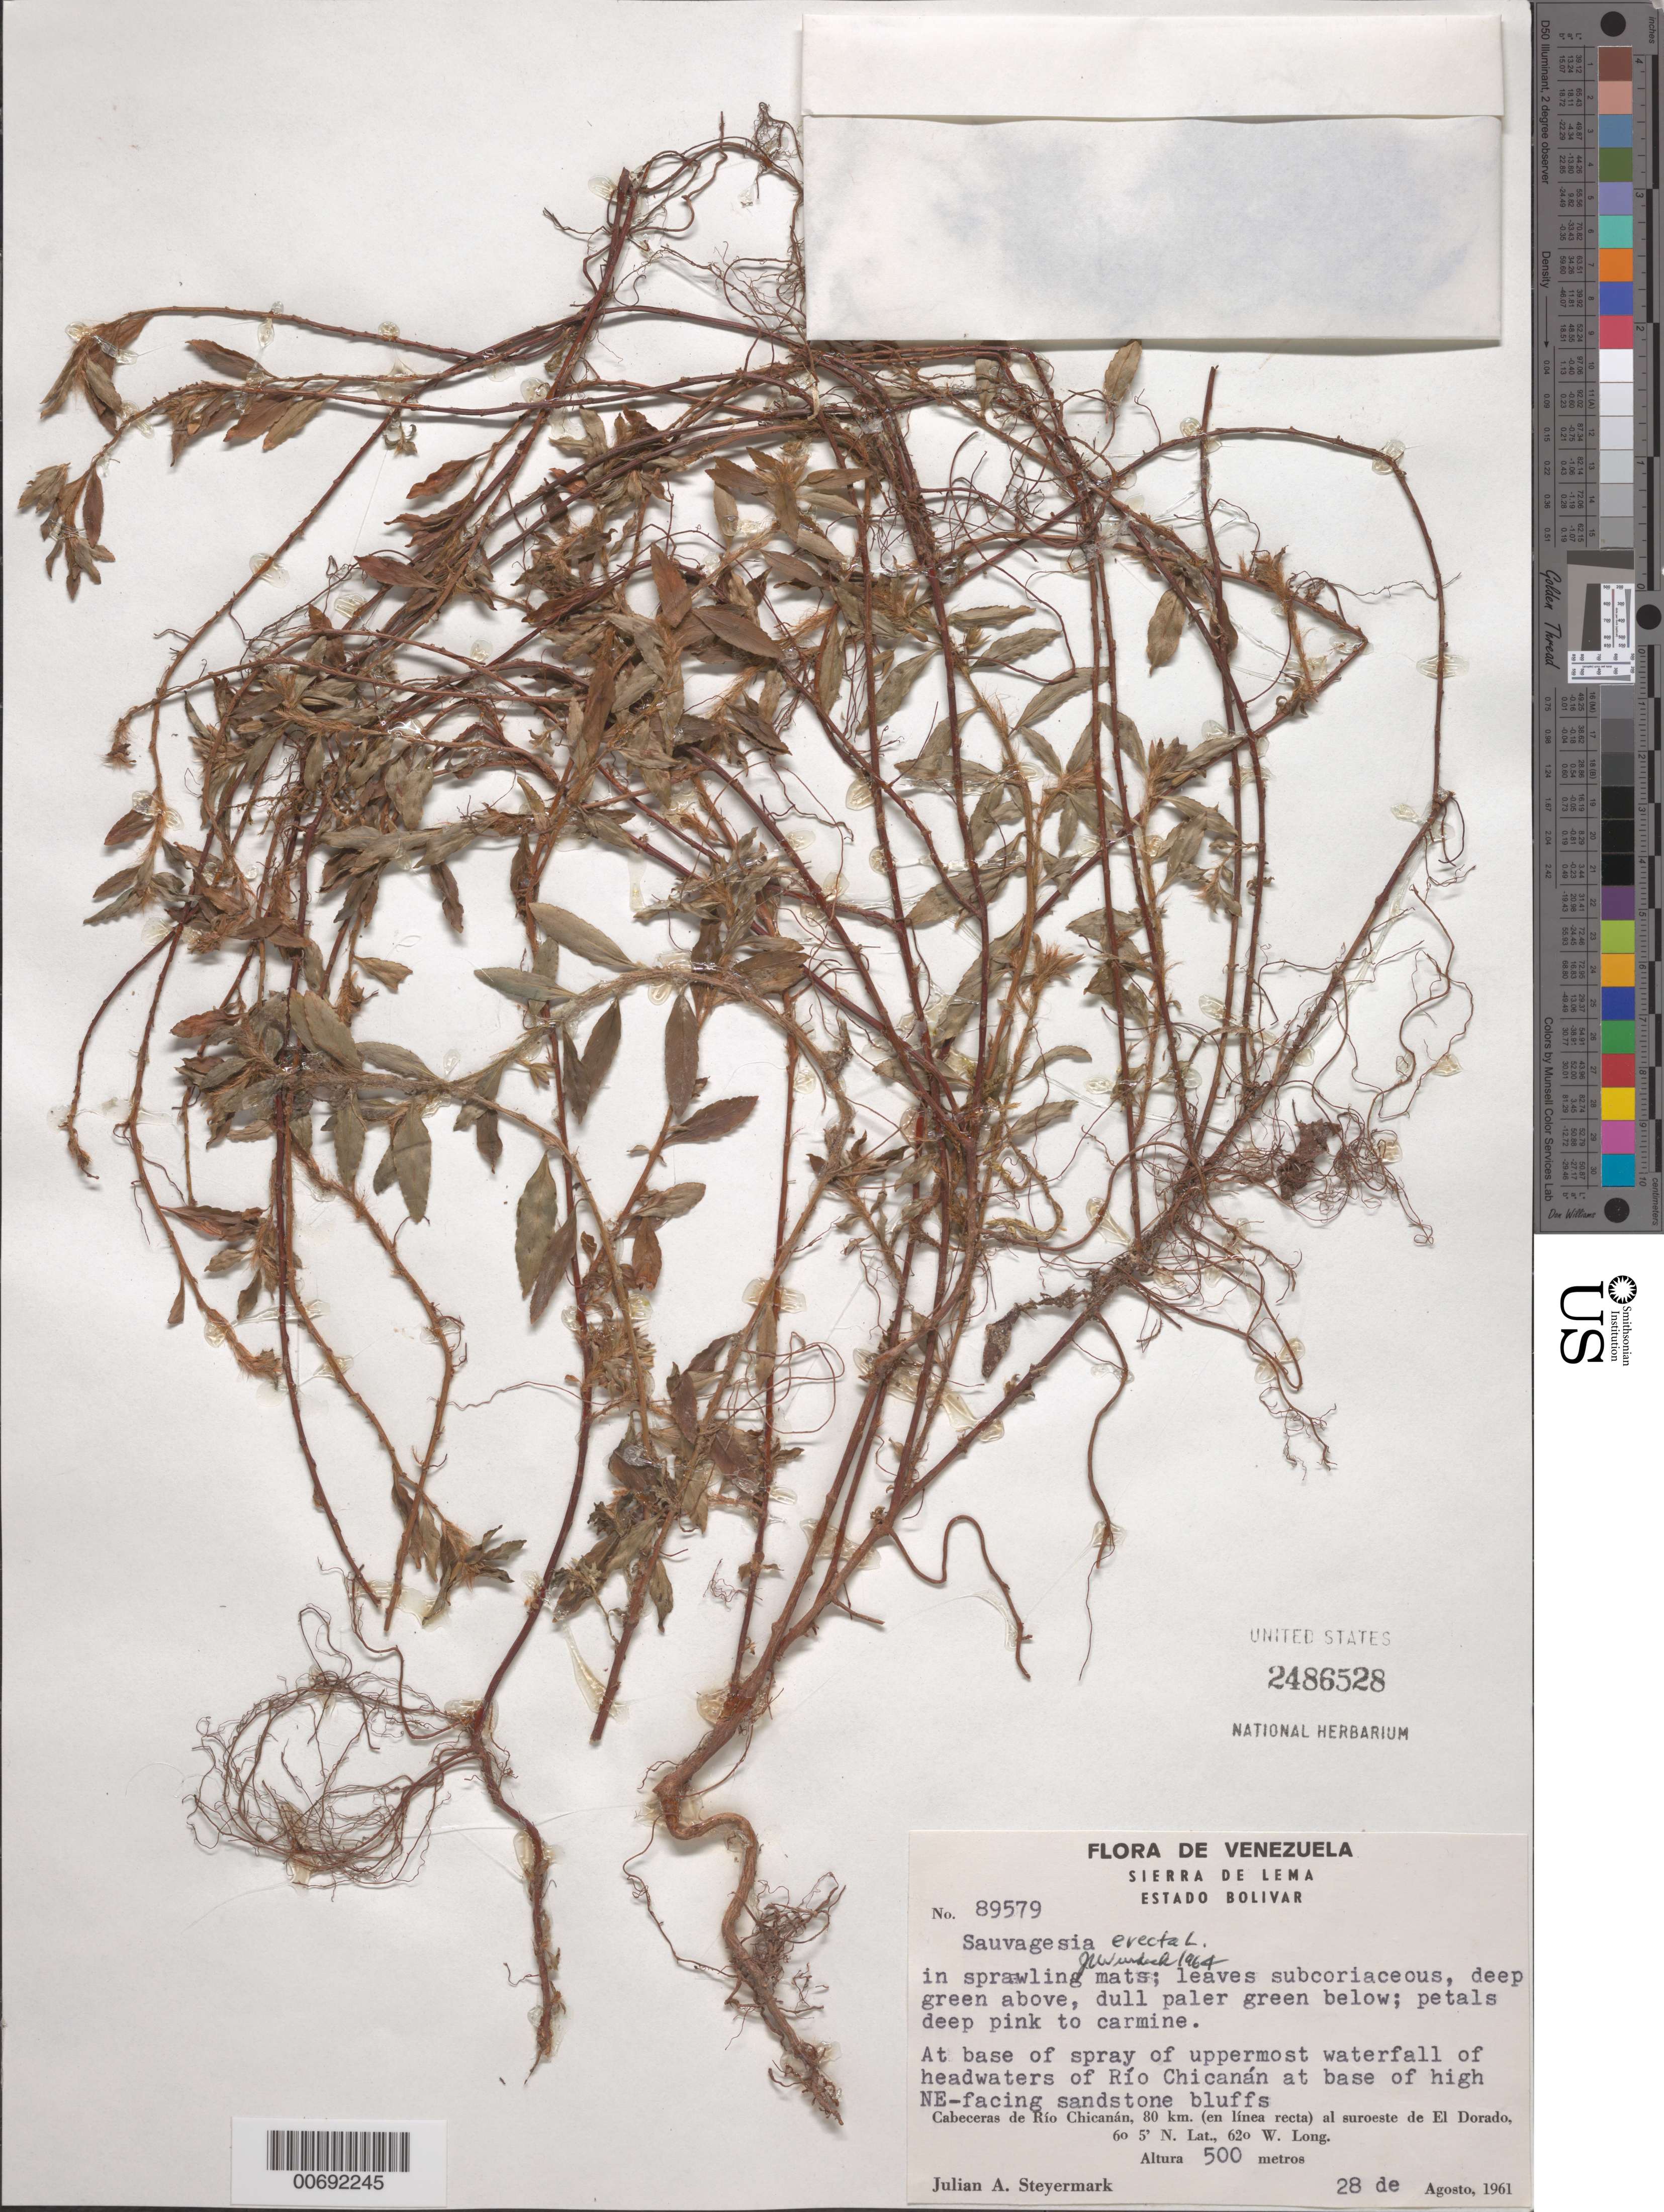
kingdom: Plantae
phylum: Tracheophyta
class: Magnoliopsida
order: Malpighiales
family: Ochnaceae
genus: Sauvagesia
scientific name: Sauvagesia erecta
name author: L.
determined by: Wurdack, John J., (US), US (UNITED STATES)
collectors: J. Steyermark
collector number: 89579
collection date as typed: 28-Aug-61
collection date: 1961-08-28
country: Venezuela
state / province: Bolívar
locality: Sierra de Lema, Cabeceras de Río Chicanán, 80 km in straight line to SW of El Dorado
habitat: Base of spray of uppermost waterfall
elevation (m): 500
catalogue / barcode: US 2486528